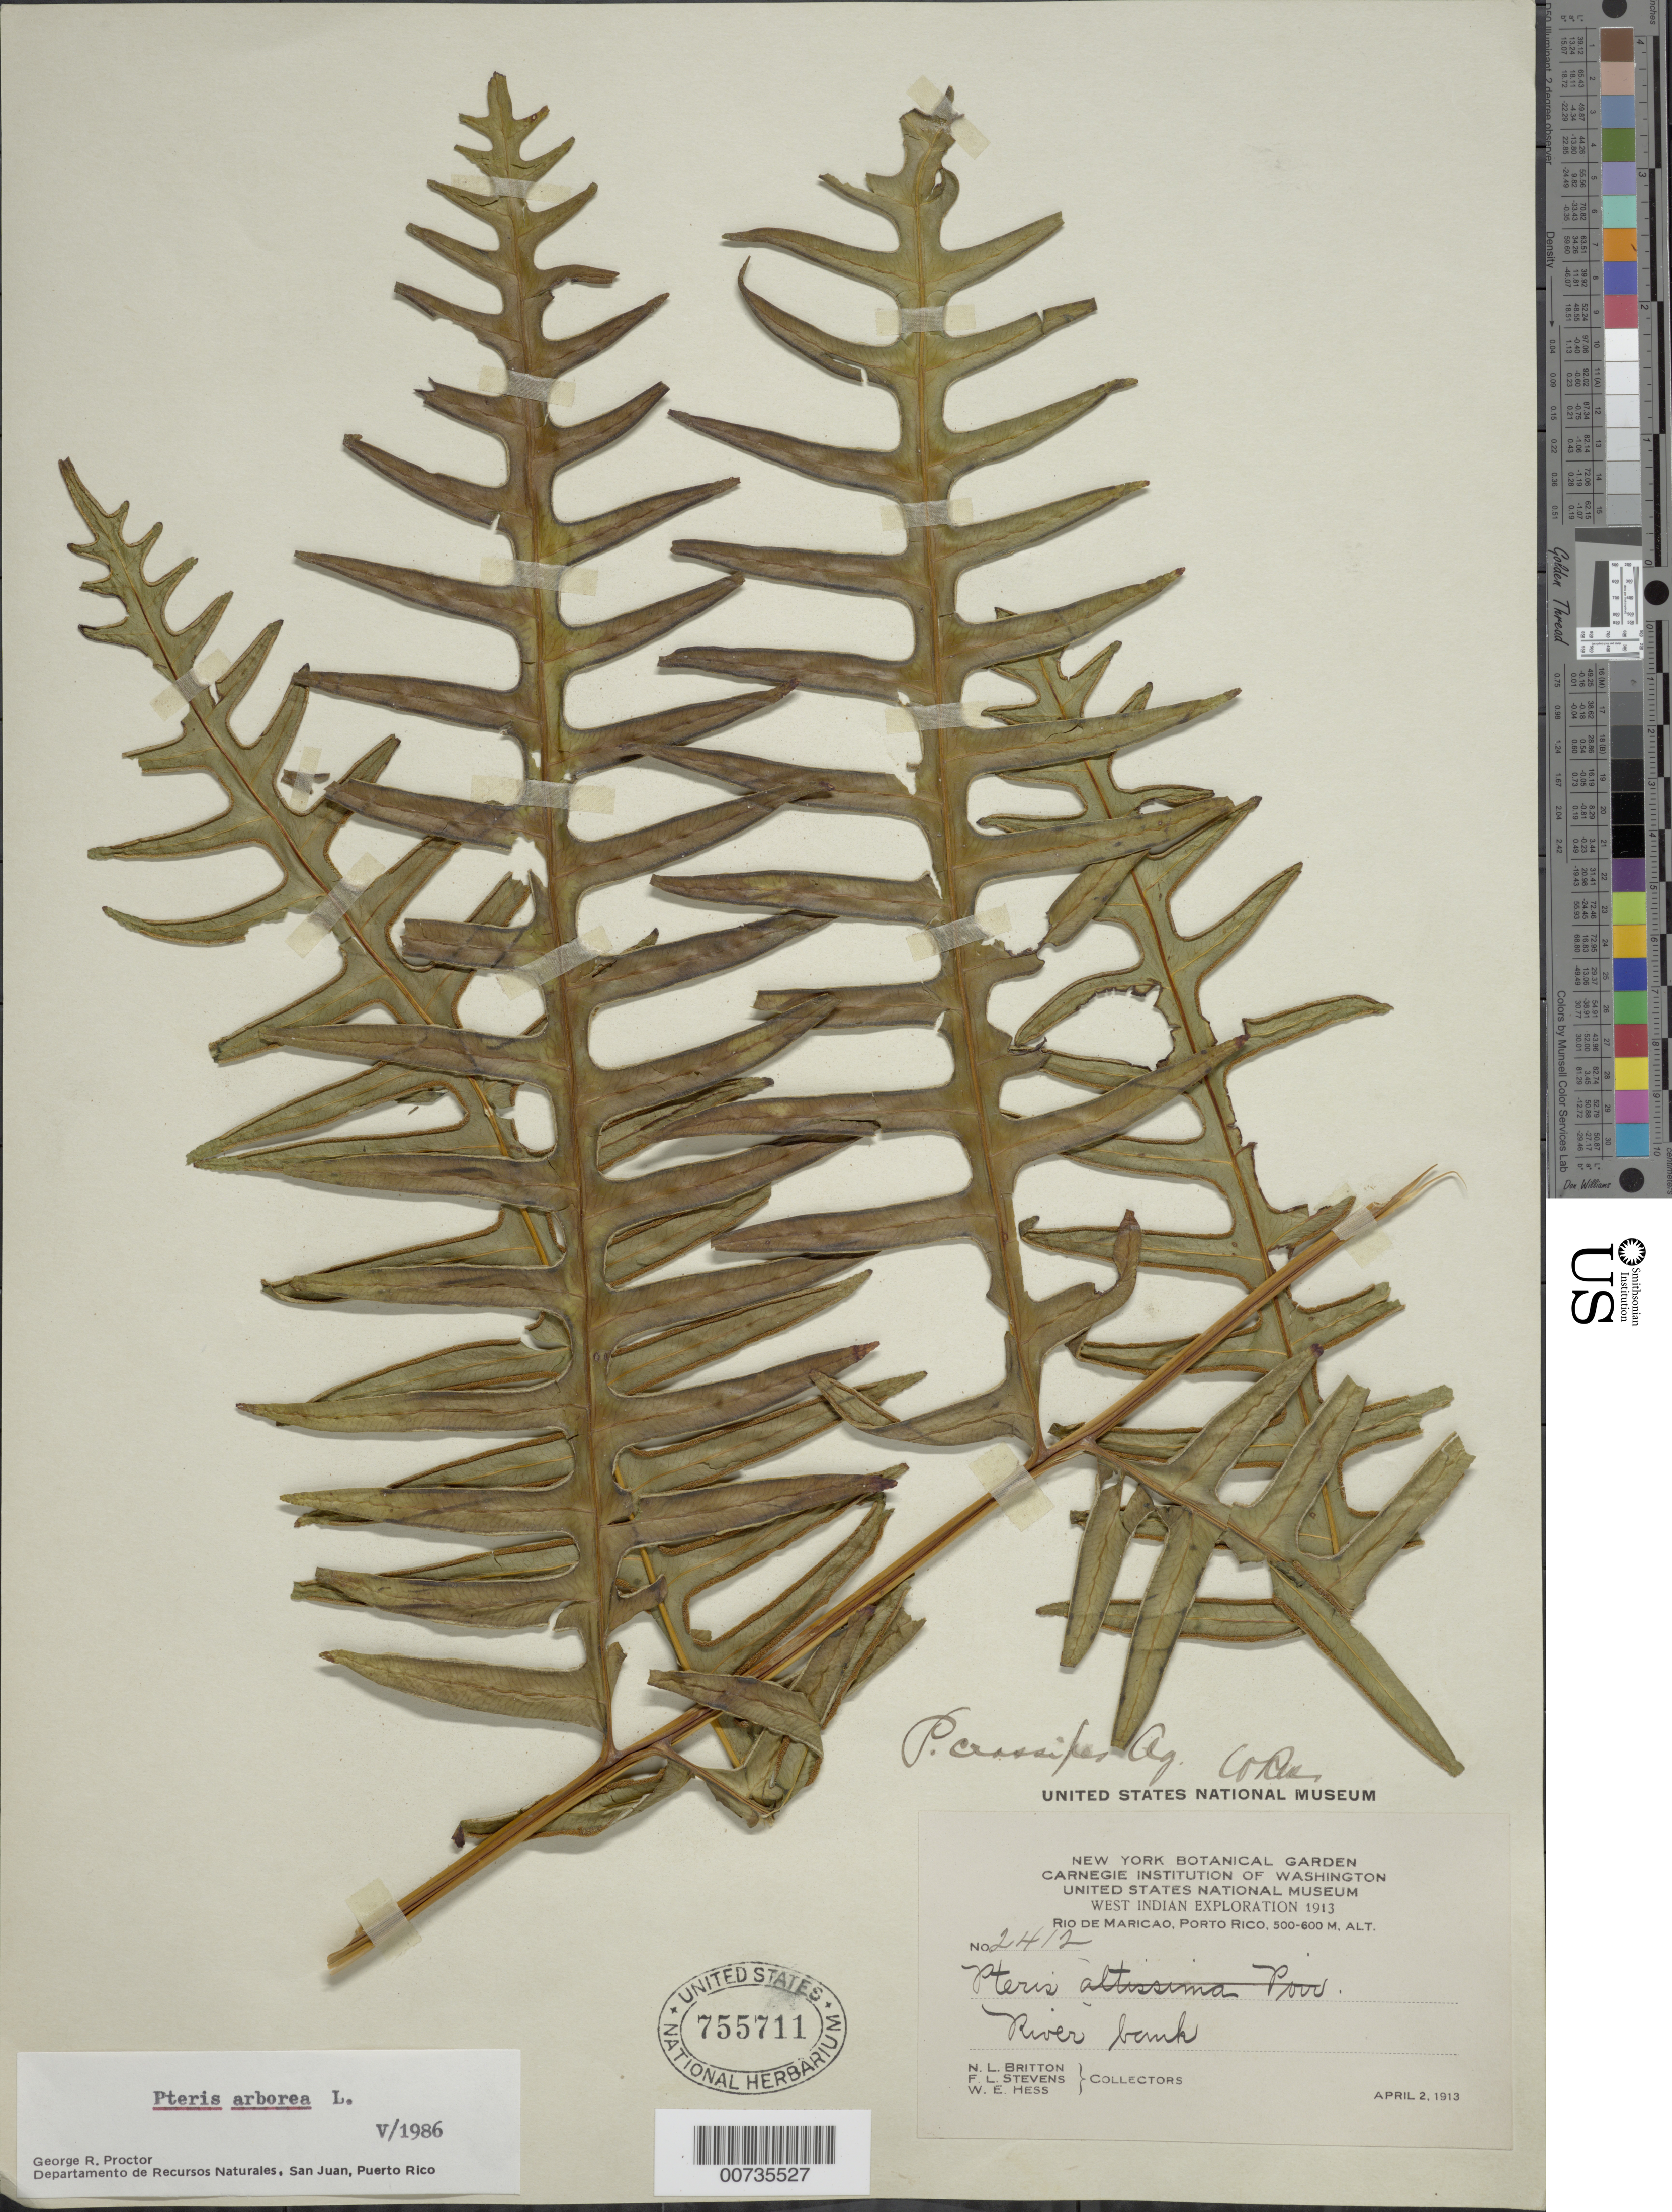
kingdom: Plantae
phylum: Tracheophyta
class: Polypodiopsida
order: Polypodiales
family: Pteridaceae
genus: Pteris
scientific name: Pteris arborea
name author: L.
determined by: Proctor, G. R.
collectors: N. Britton, F. L. Stevens & W. Hess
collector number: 2412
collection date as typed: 02 Apr 1913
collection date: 1913-04-02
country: Puerto Rico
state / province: Maricao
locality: Rio Maricao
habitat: River bank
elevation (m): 500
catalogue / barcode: US 755711